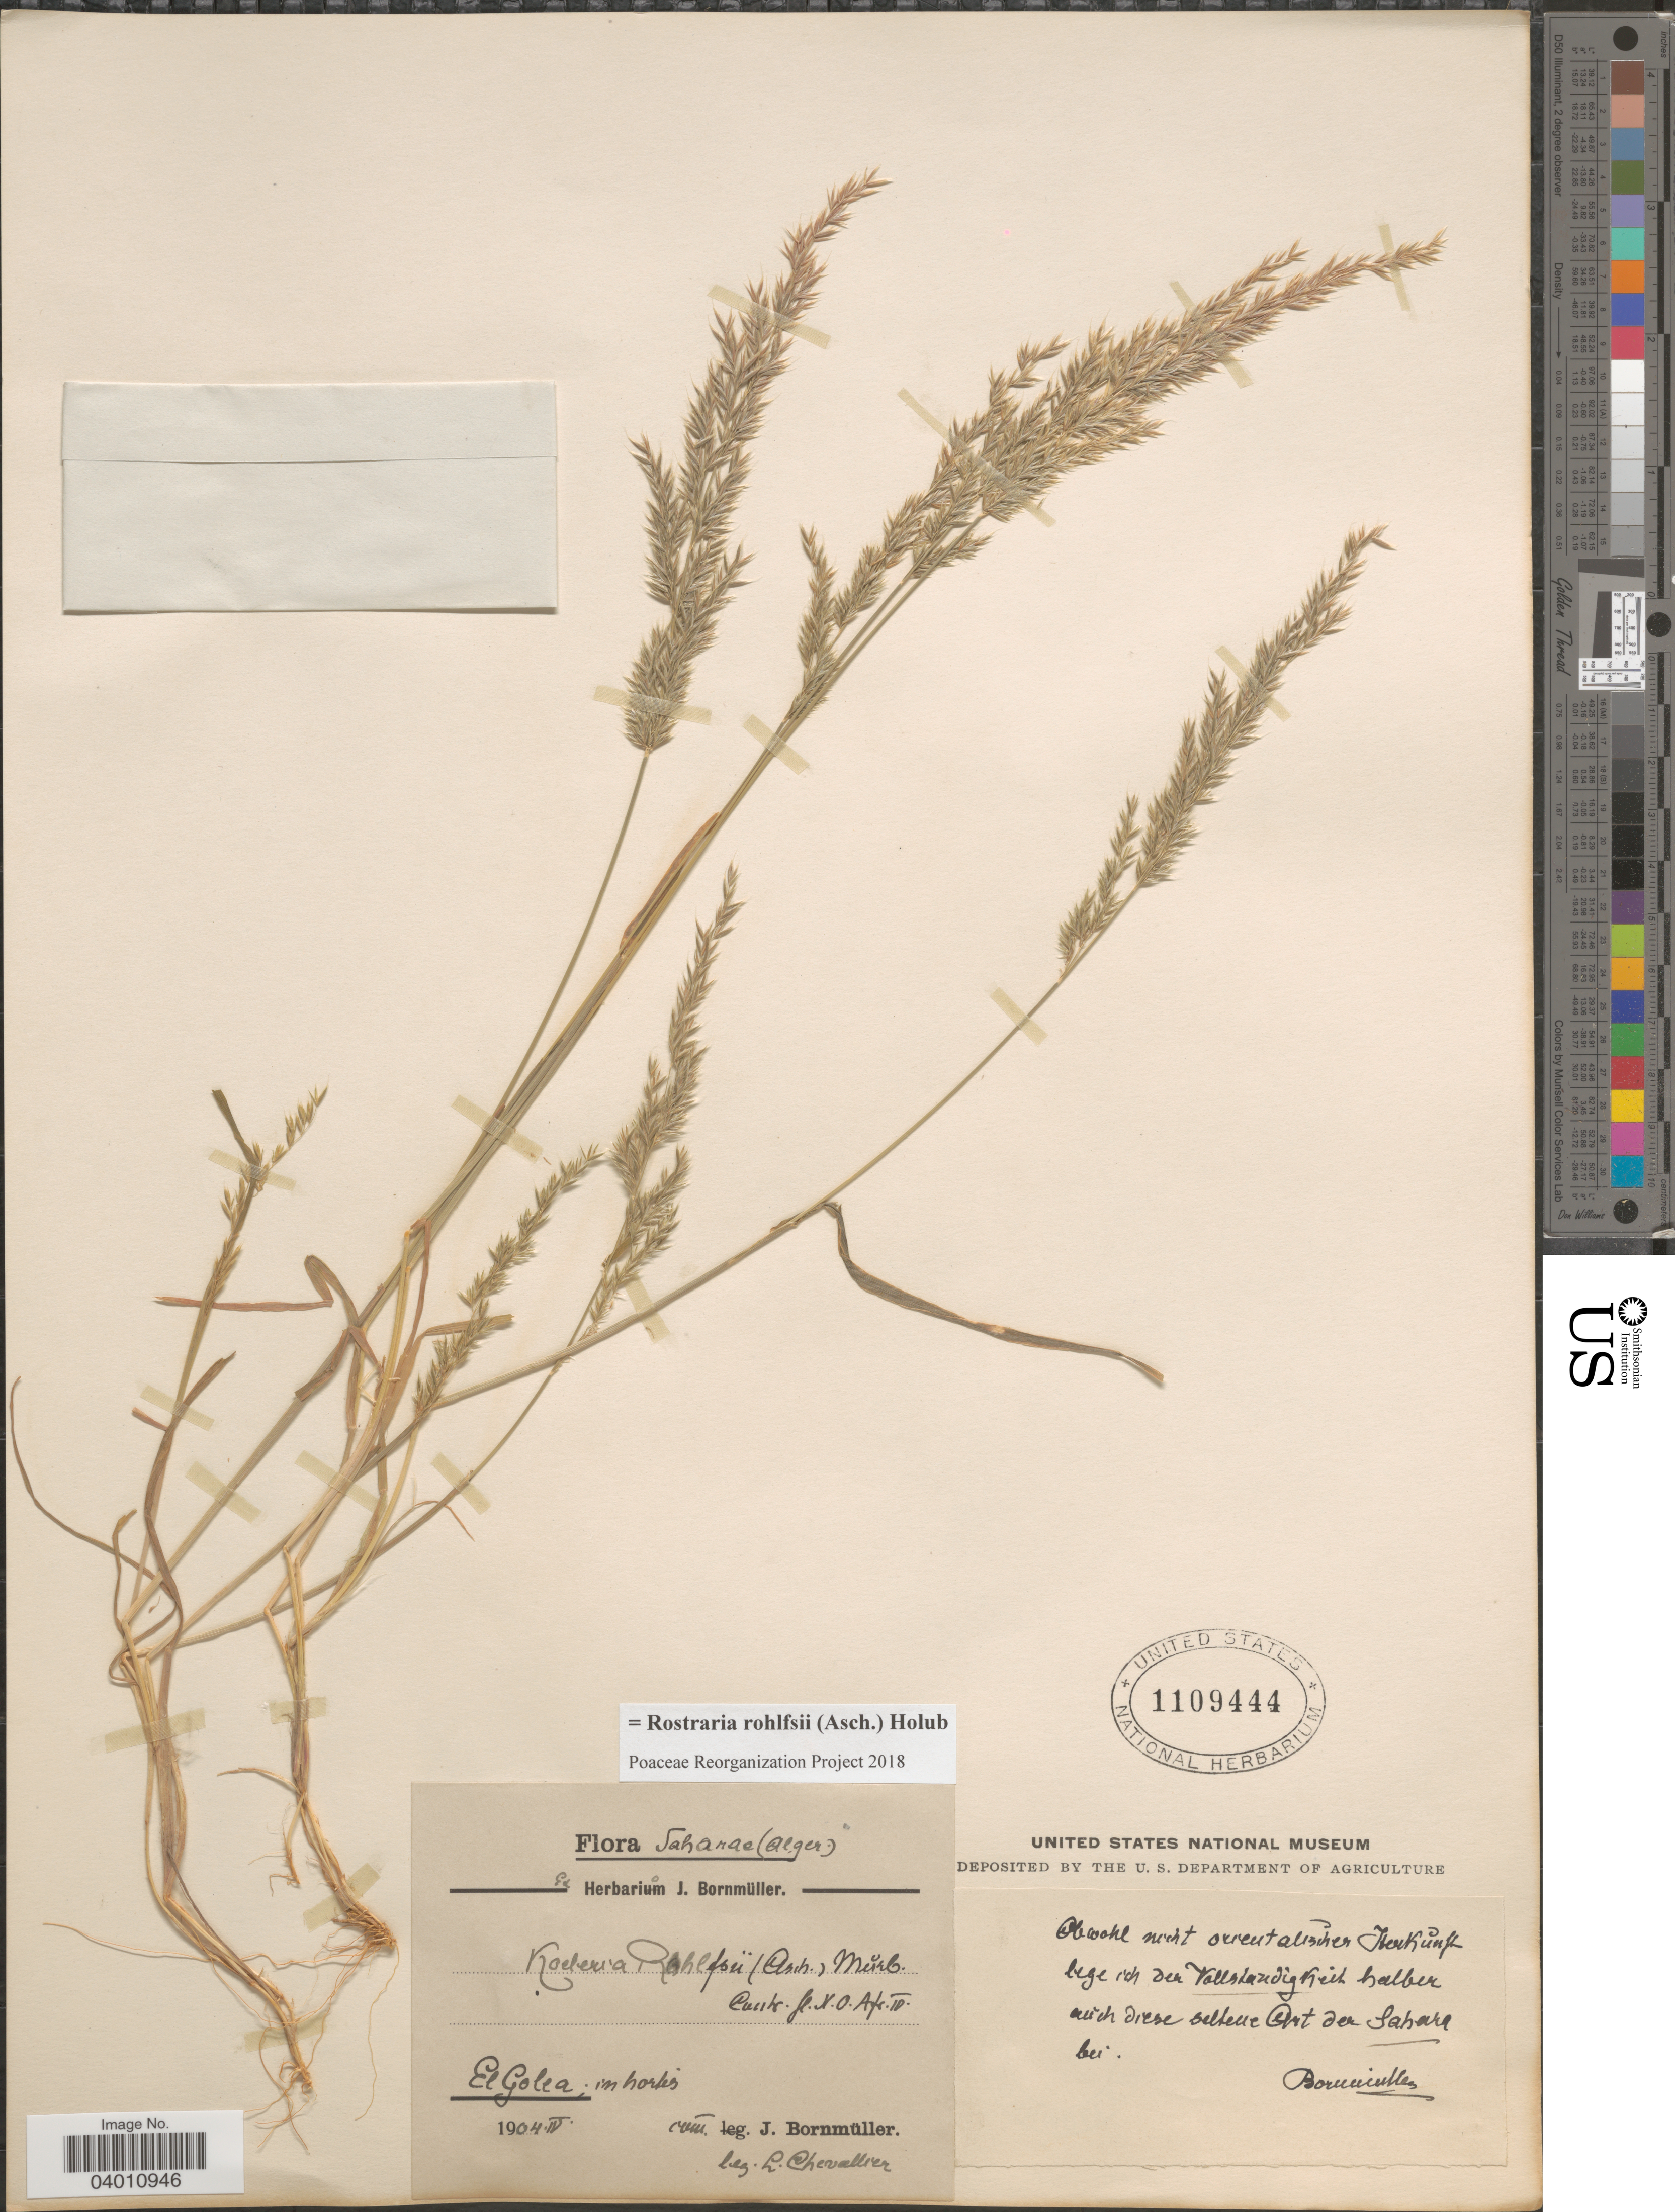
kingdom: Plantae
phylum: Tracheophyta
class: Liliopsida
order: Poales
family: Poaceae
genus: Rostraria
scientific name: Rostraria rohlfsii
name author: (Asch.) Holub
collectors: L. Chevallier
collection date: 1904-04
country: Algeria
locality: Saharae (Alger). El Golea; in hortis.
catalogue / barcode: US 1109444